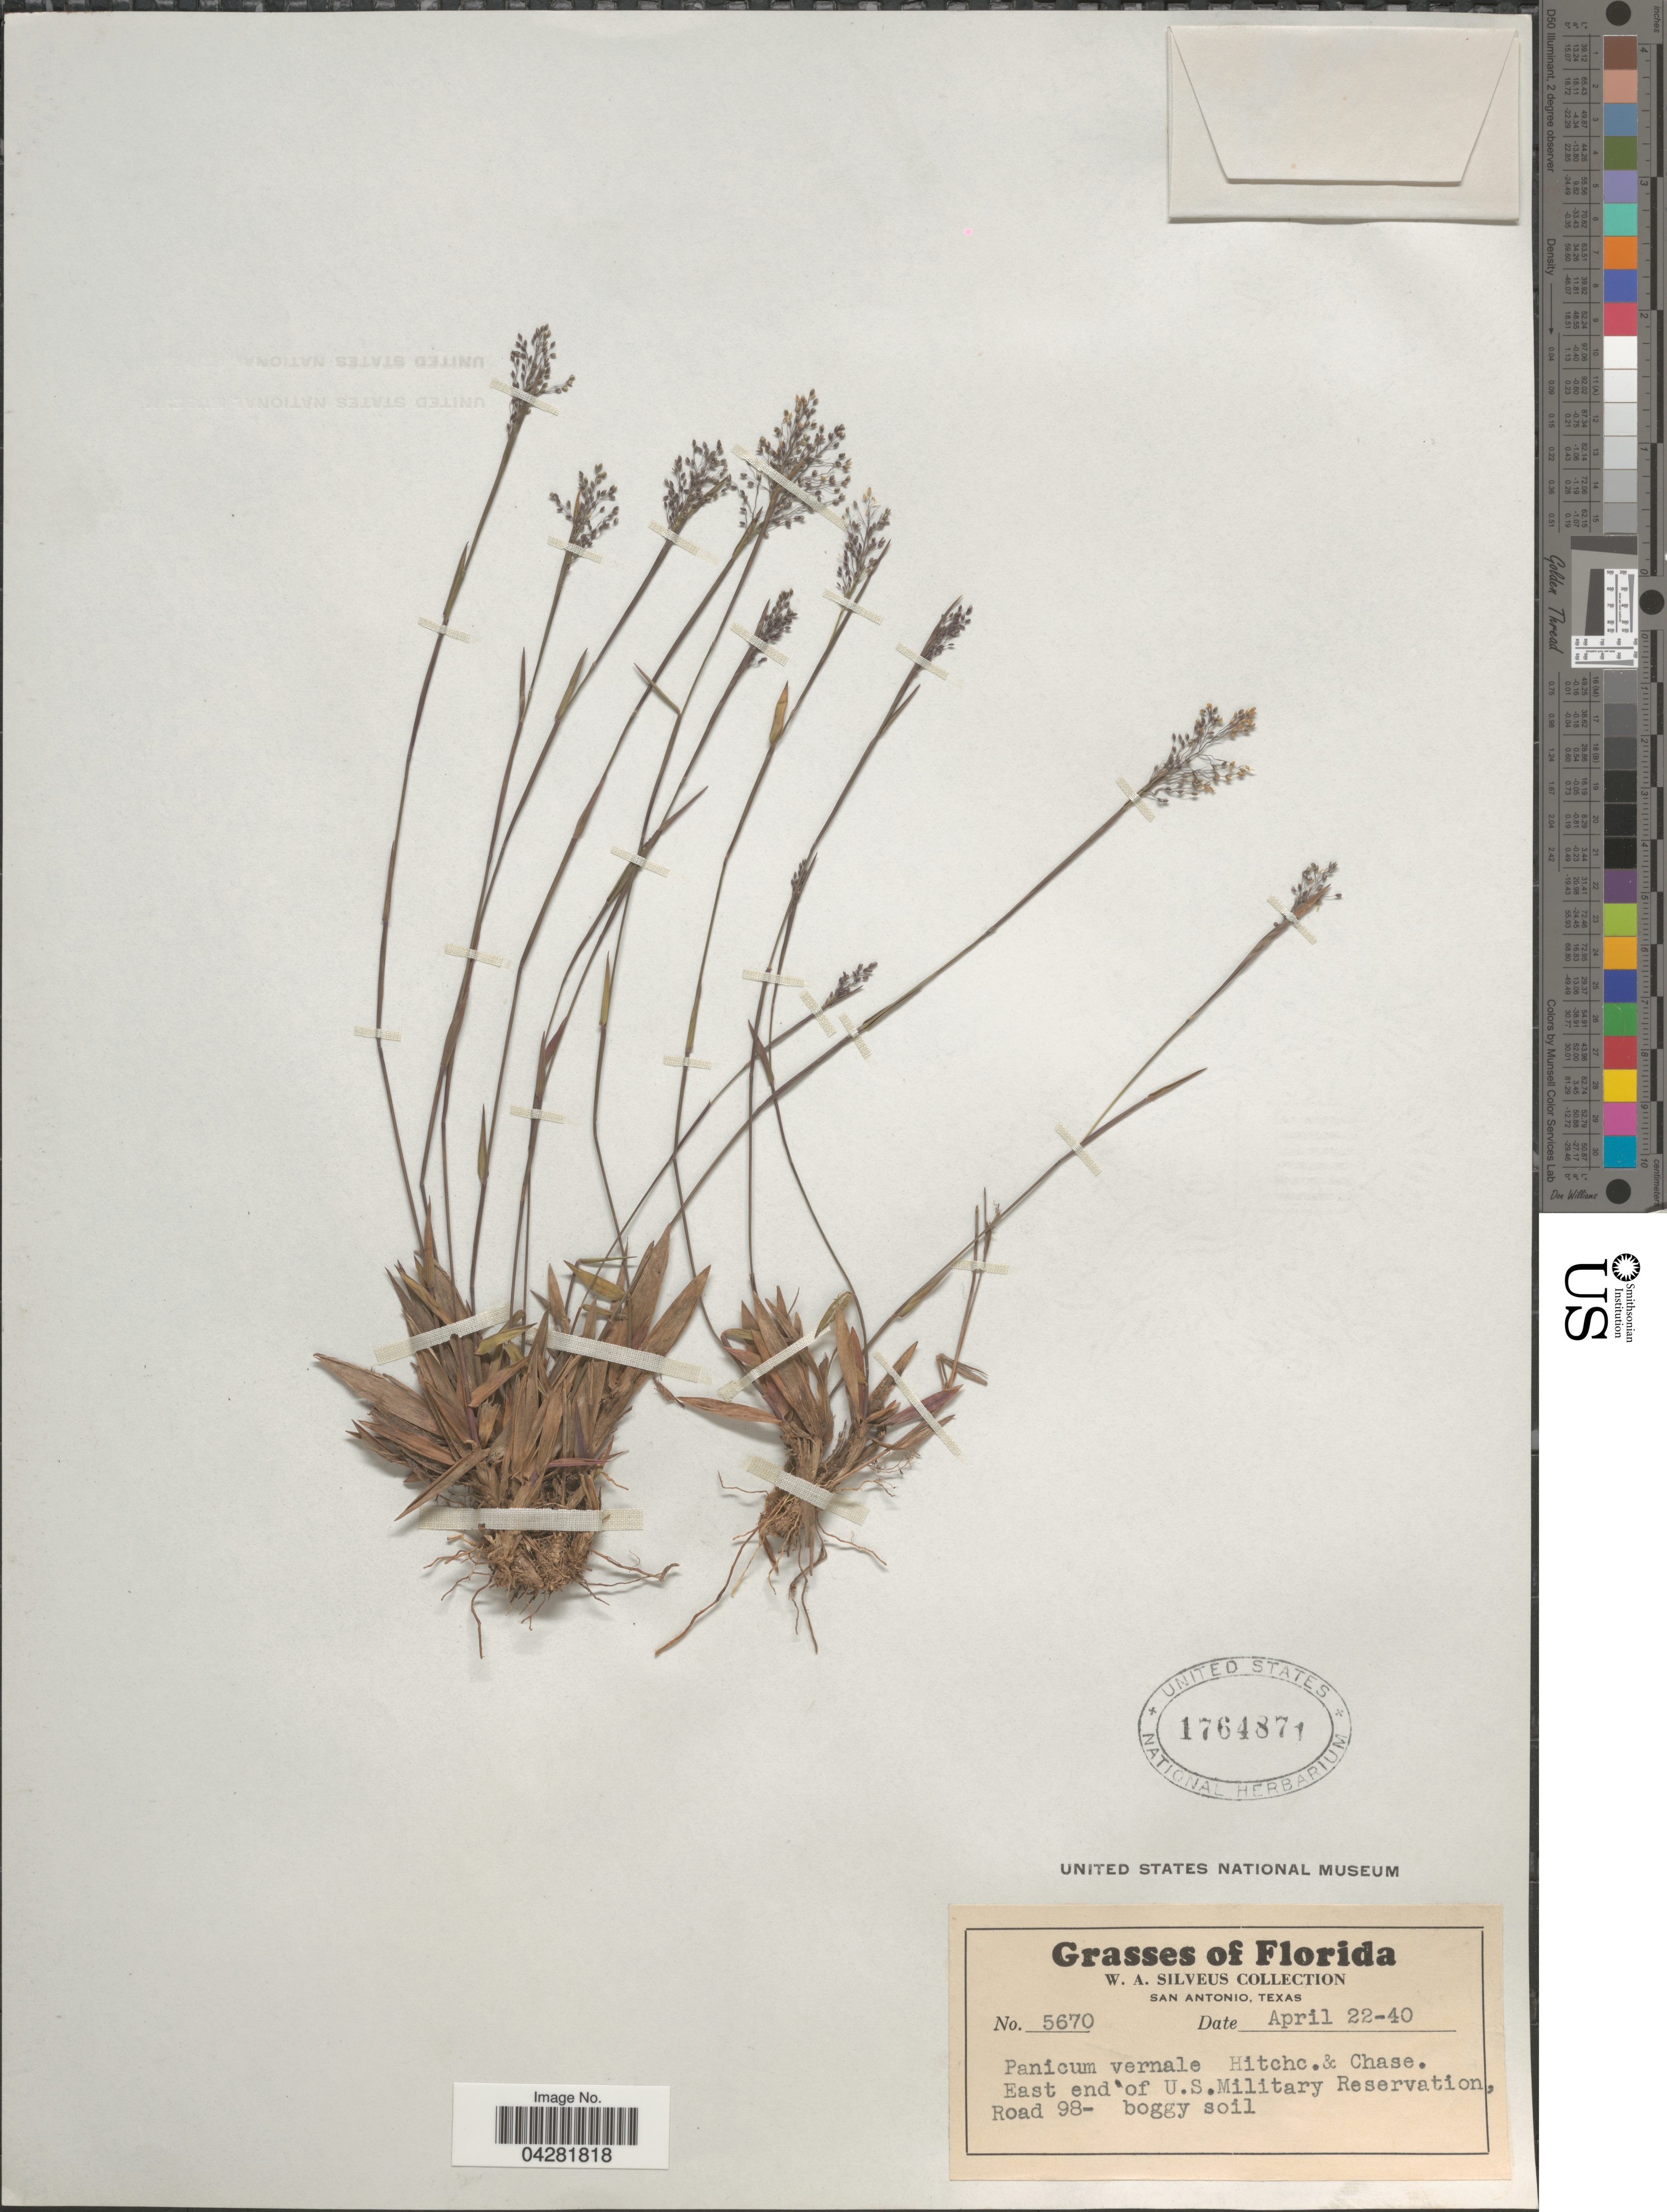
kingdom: Plantae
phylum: Tracheophyta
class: Liliopsida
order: Poales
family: Poaceae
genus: Dichanthelium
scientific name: Dichanthelium ensifolium var. ensifolium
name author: (Baldwin ex Elliot) Gould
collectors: W. Silveus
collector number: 5670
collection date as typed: Transcribed d/m/y: 22/4/40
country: United States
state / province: Florida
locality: East end of U. S. Military Reservation, Road 98- boggy soil.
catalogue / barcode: US 1764871